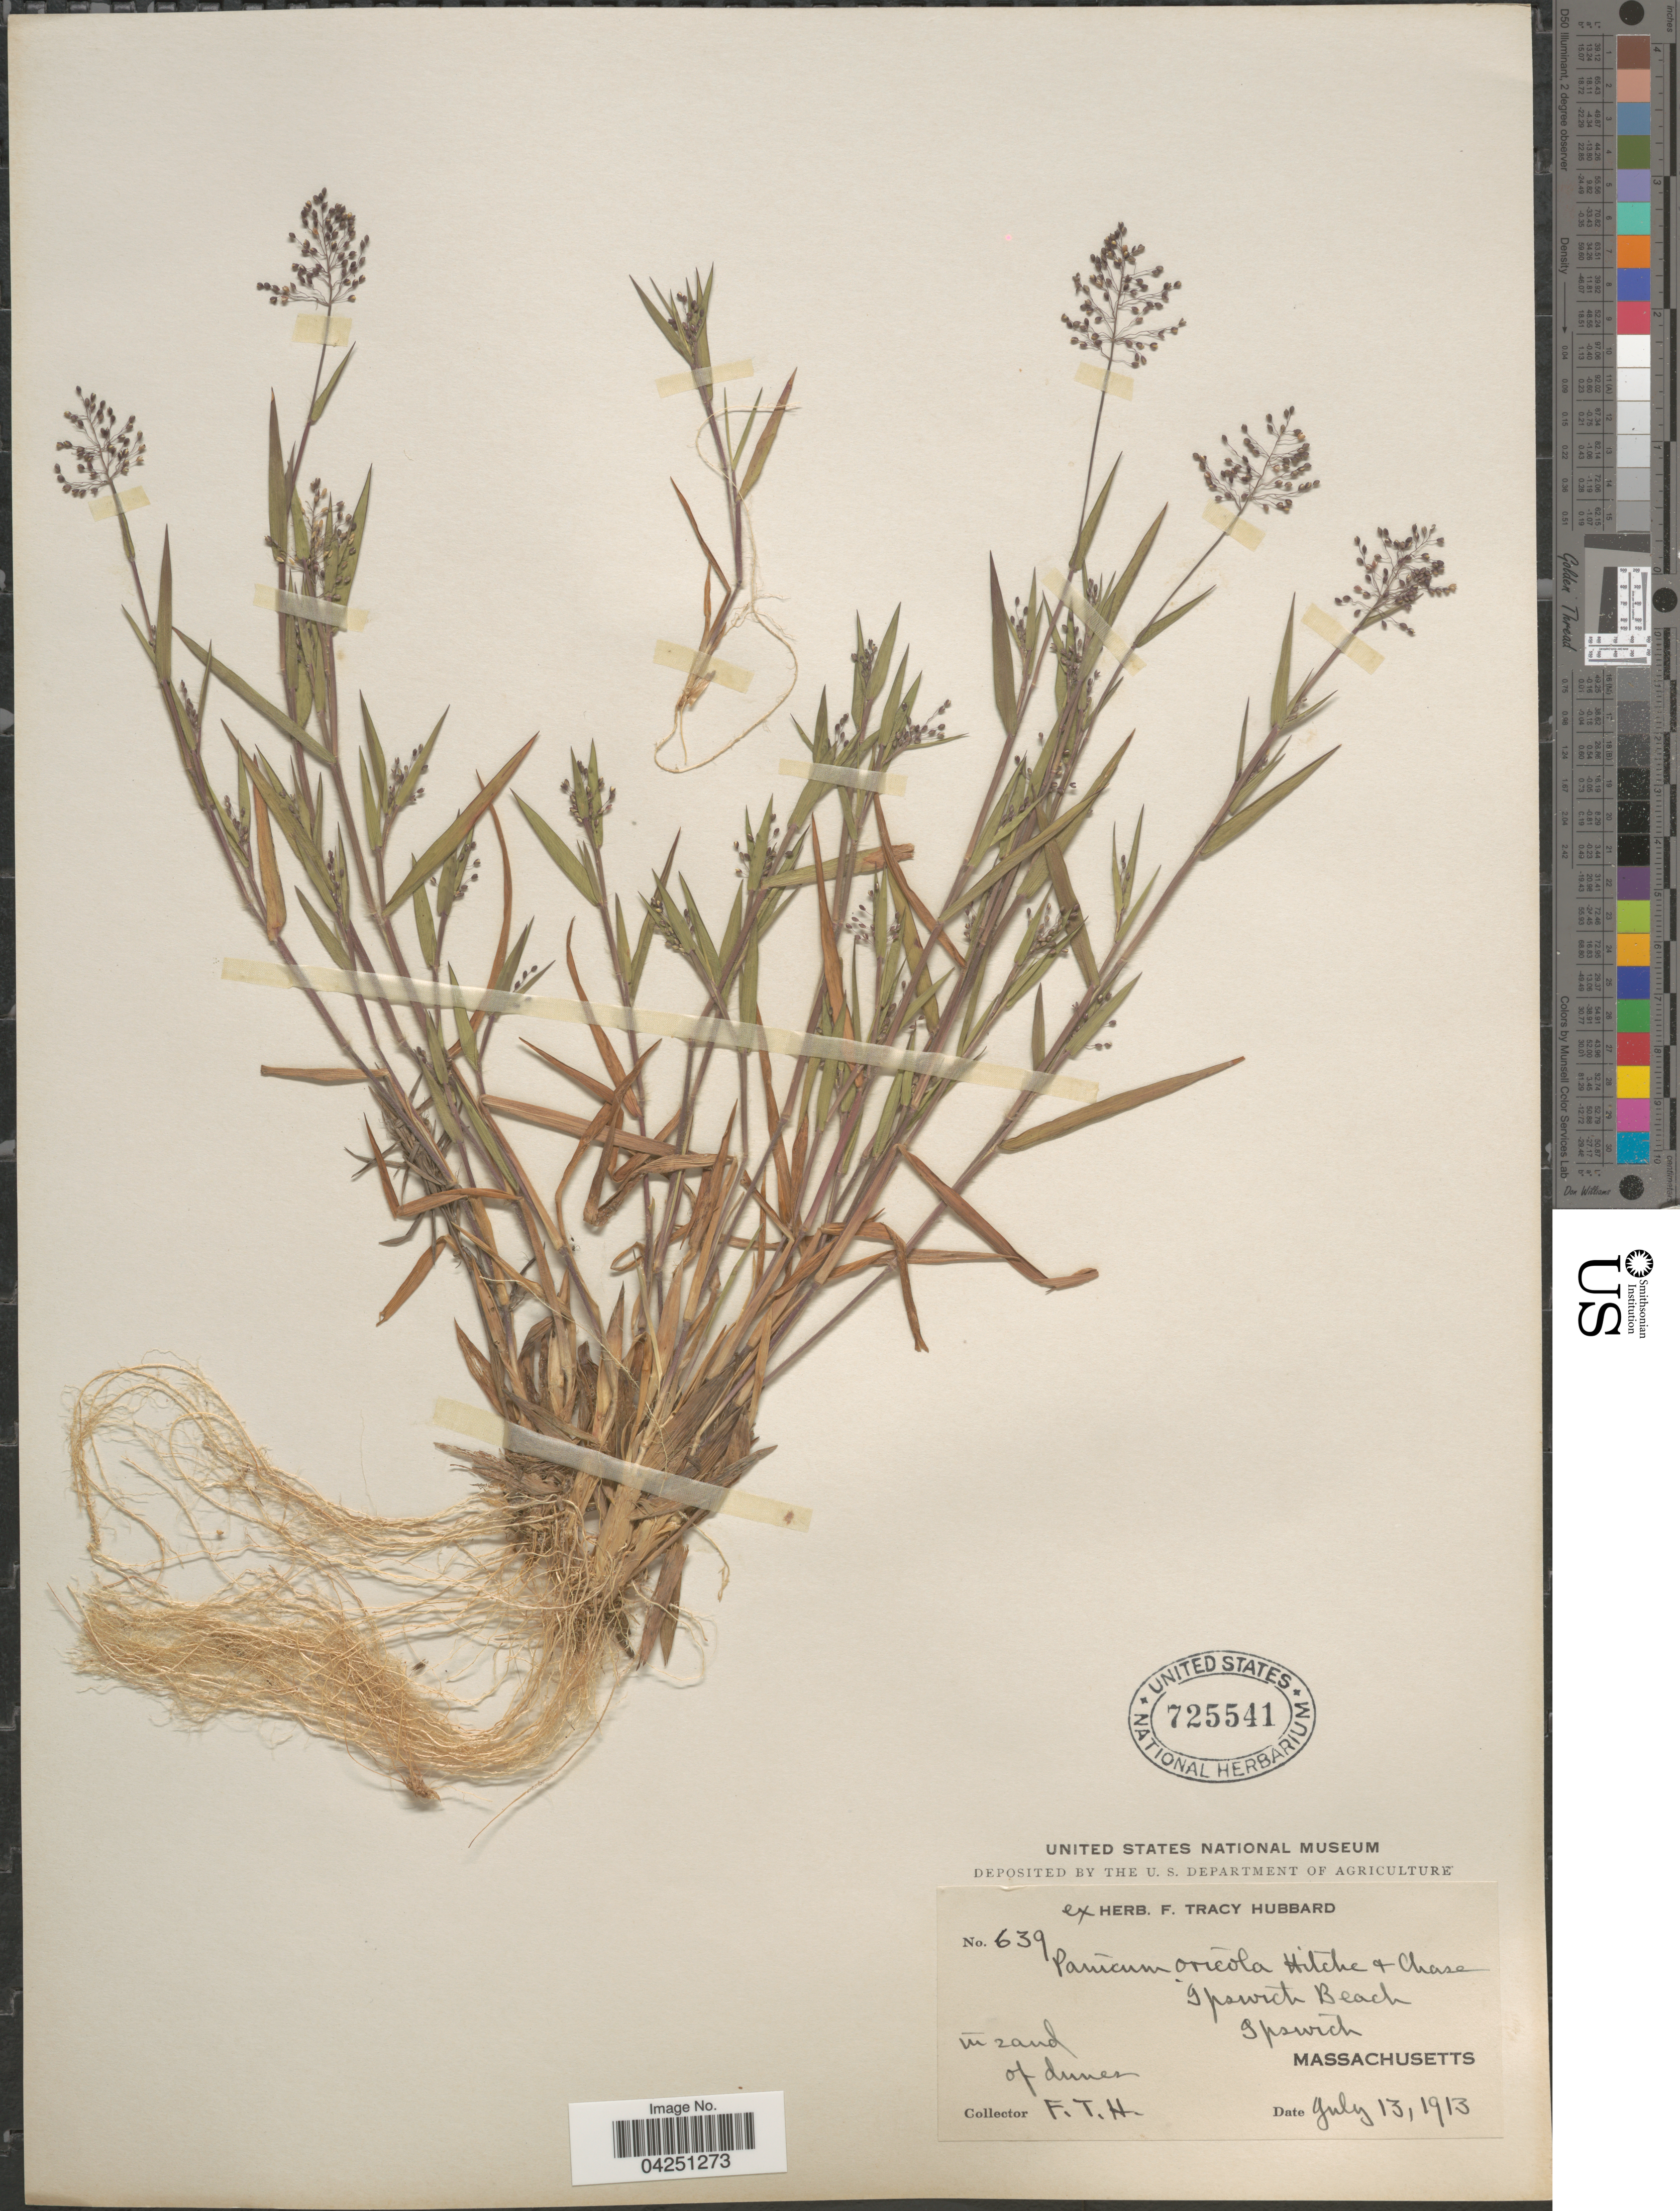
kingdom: Plantae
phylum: Tracheophyta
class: Liliopsida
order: Poales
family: Poaceae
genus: Dichanthelium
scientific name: Dichanthelium acuminatum var. acuminatum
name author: (Sw.) Gould & C.A. Clark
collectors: F. T. Hubbard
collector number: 639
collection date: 1913-07-13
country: United States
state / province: Massachusetts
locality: Ipswick Beach. Ipswick.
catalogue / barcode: US 725541